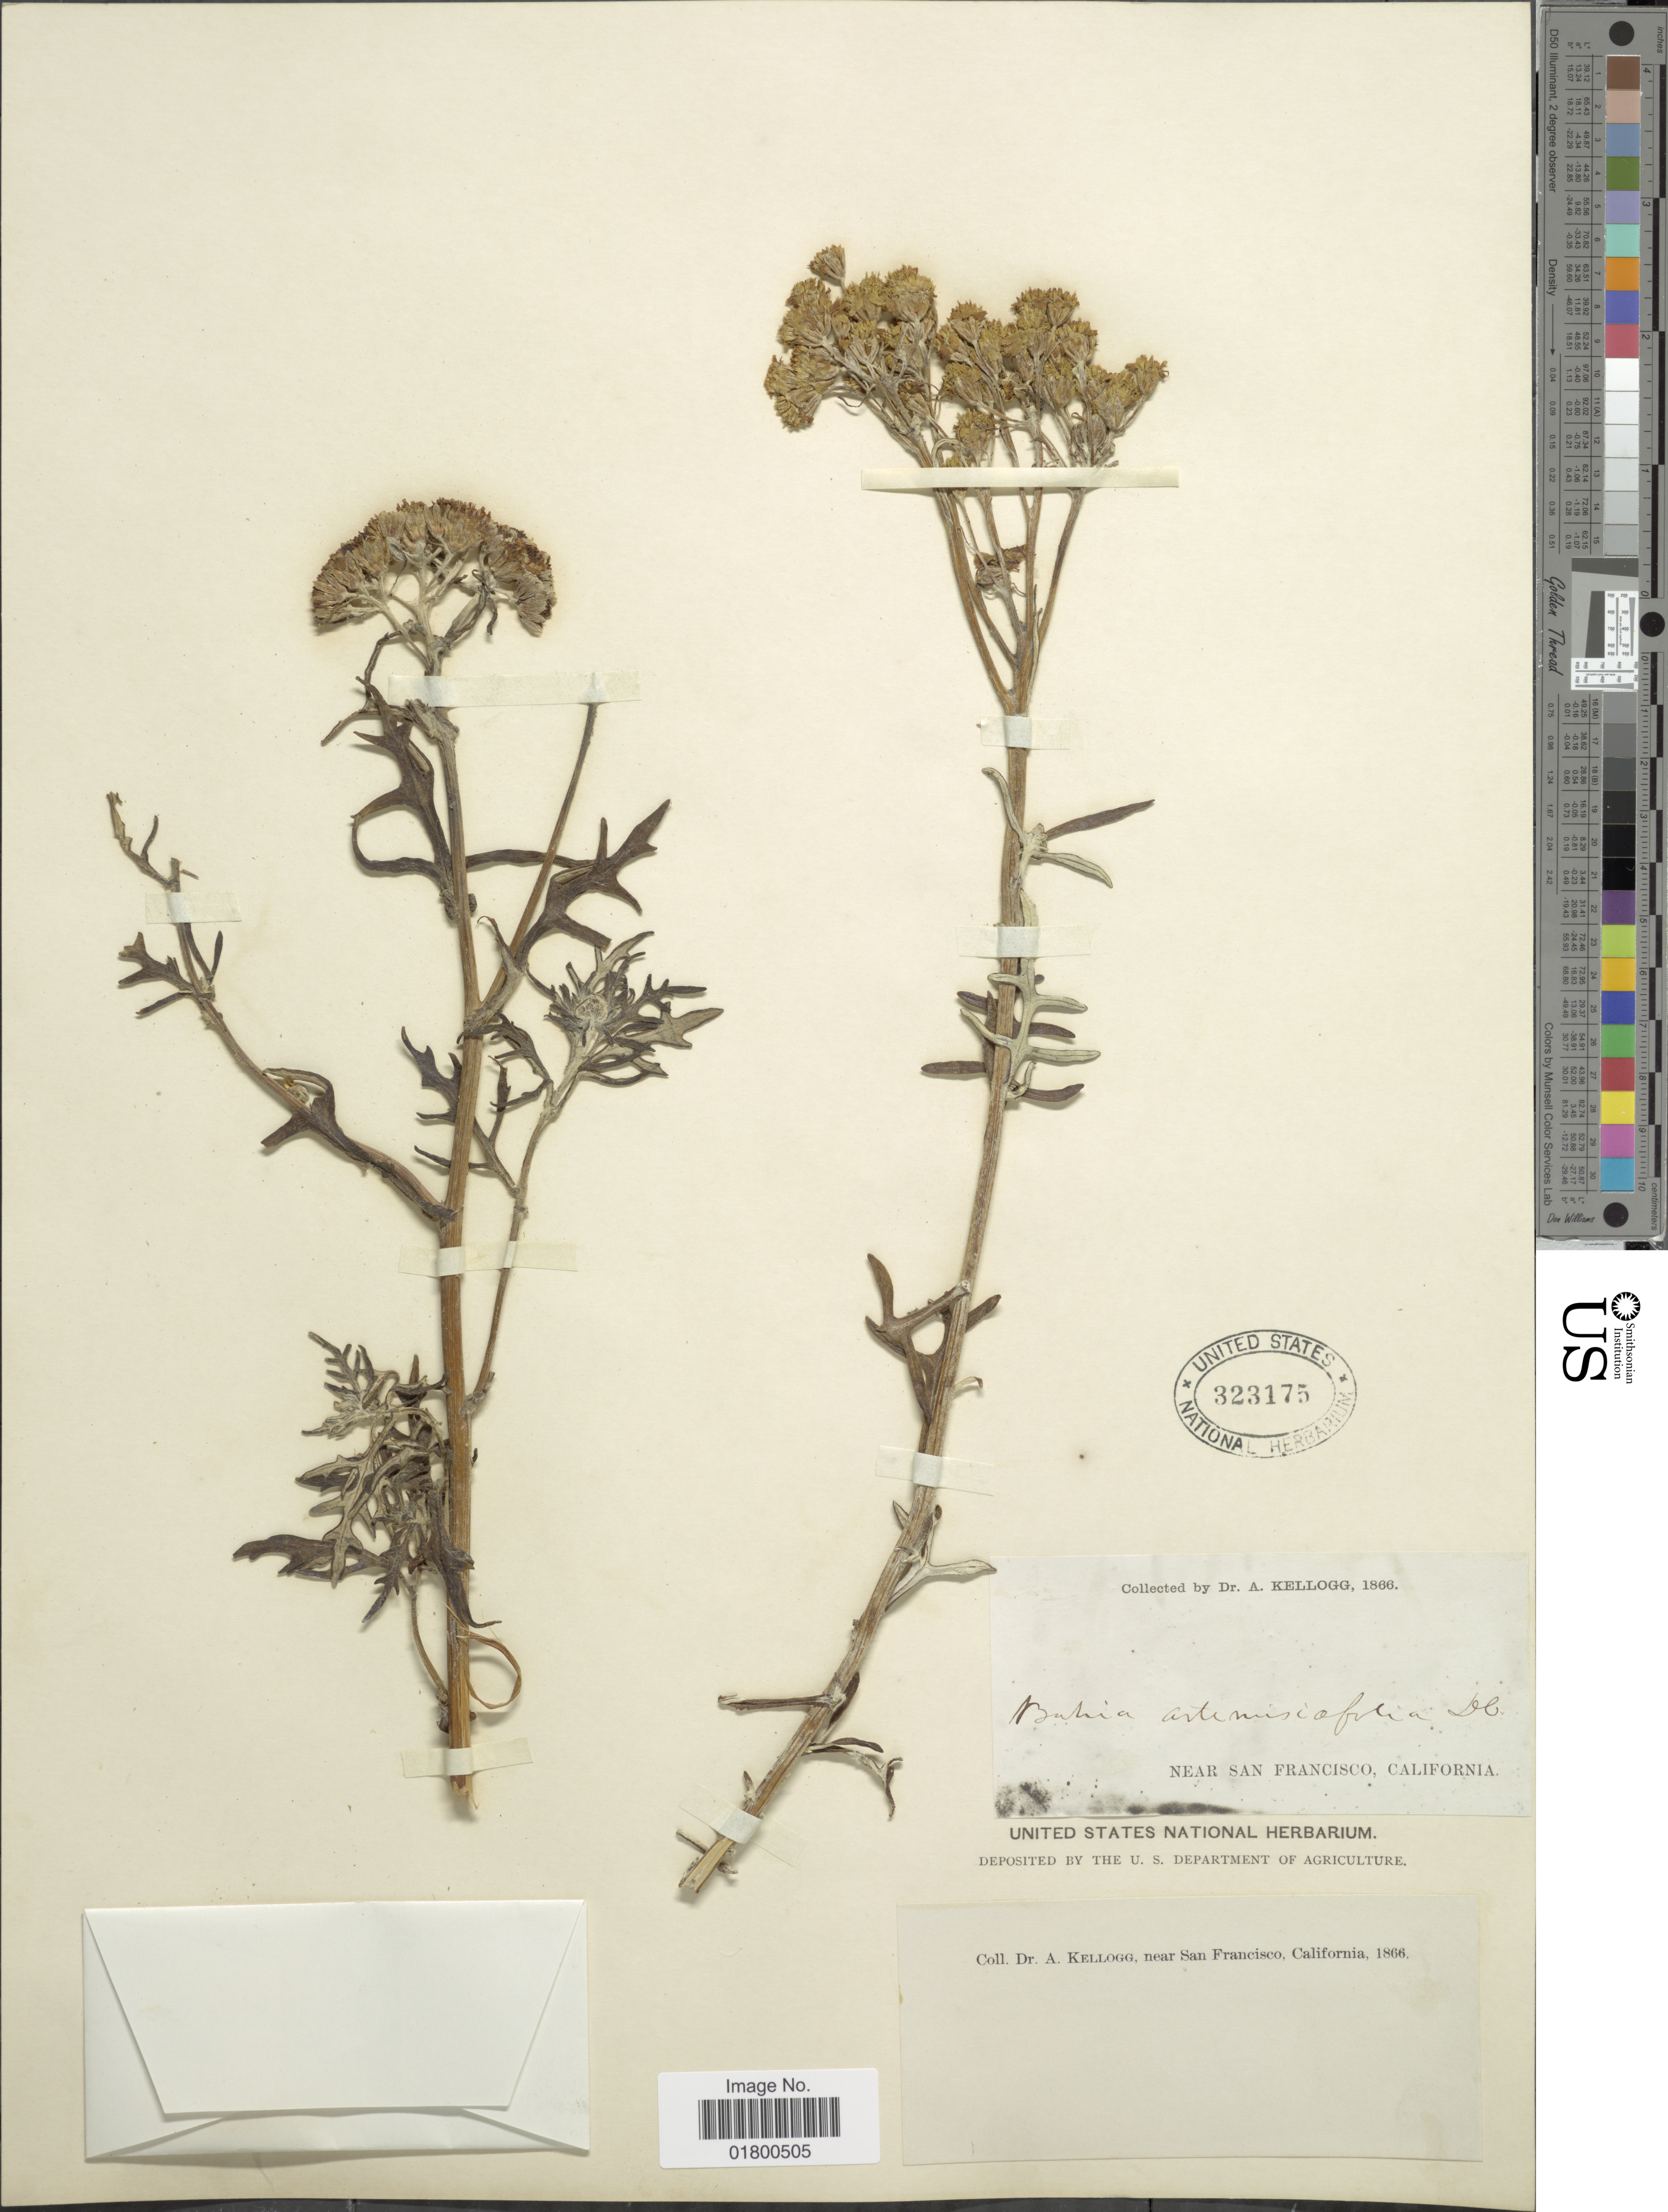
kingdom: Plantae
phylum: Tracheophyta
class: Magnoliopsida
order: Asterales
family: Asteraceae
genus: Eriophyllum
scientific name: Eriophyllum staechadifolium var. artemisiaefolium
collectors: A. Kellogg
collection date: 1866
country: United States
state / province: California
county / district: San Francisco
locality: Near San Francisco, California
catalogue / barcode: US 323175